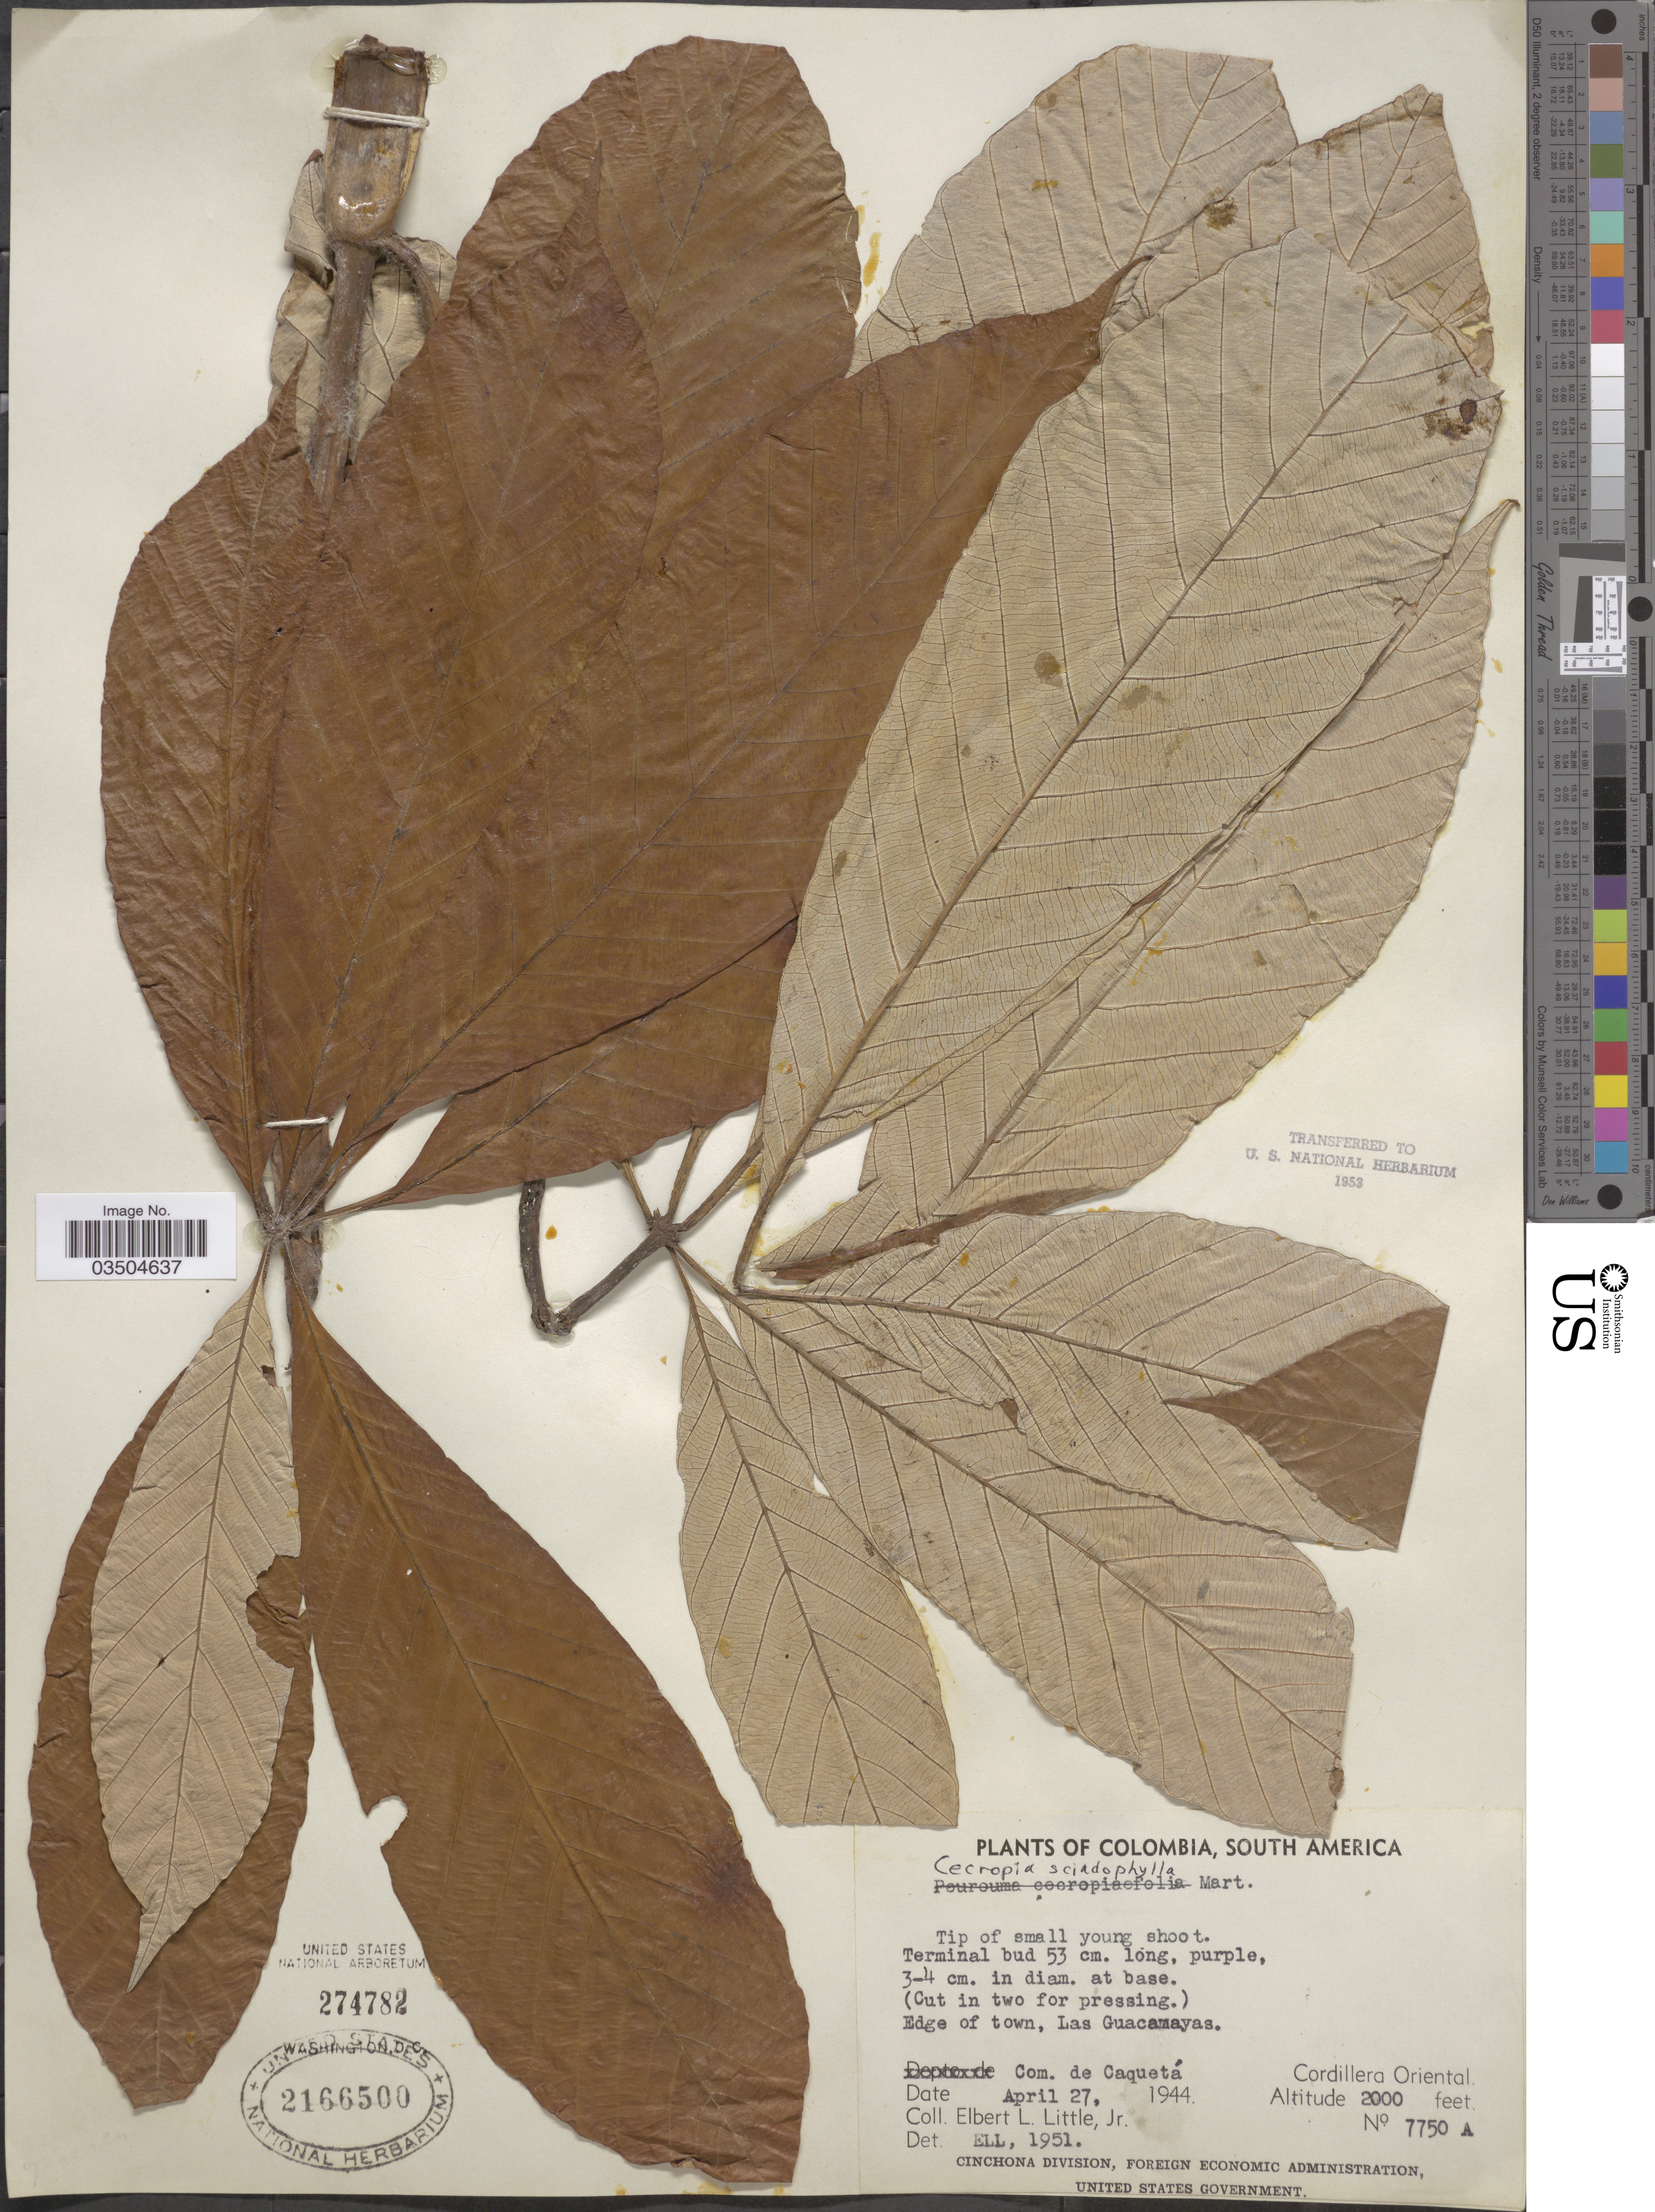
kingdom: Plantae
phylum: Tracheophyta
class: Magnoliopsida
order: Rosales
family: Urticaceae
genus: Cecropia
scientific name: Cecropia sciadophylla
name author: Mart.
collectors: E. L. Little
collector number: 7750A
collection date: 1944-04-27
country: Colombia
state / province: Caquetá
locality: Edge of town, Las Guacamayas. Com. de Caquetá. Cordillera Oriental.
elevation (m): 610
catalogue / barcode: US 2166500